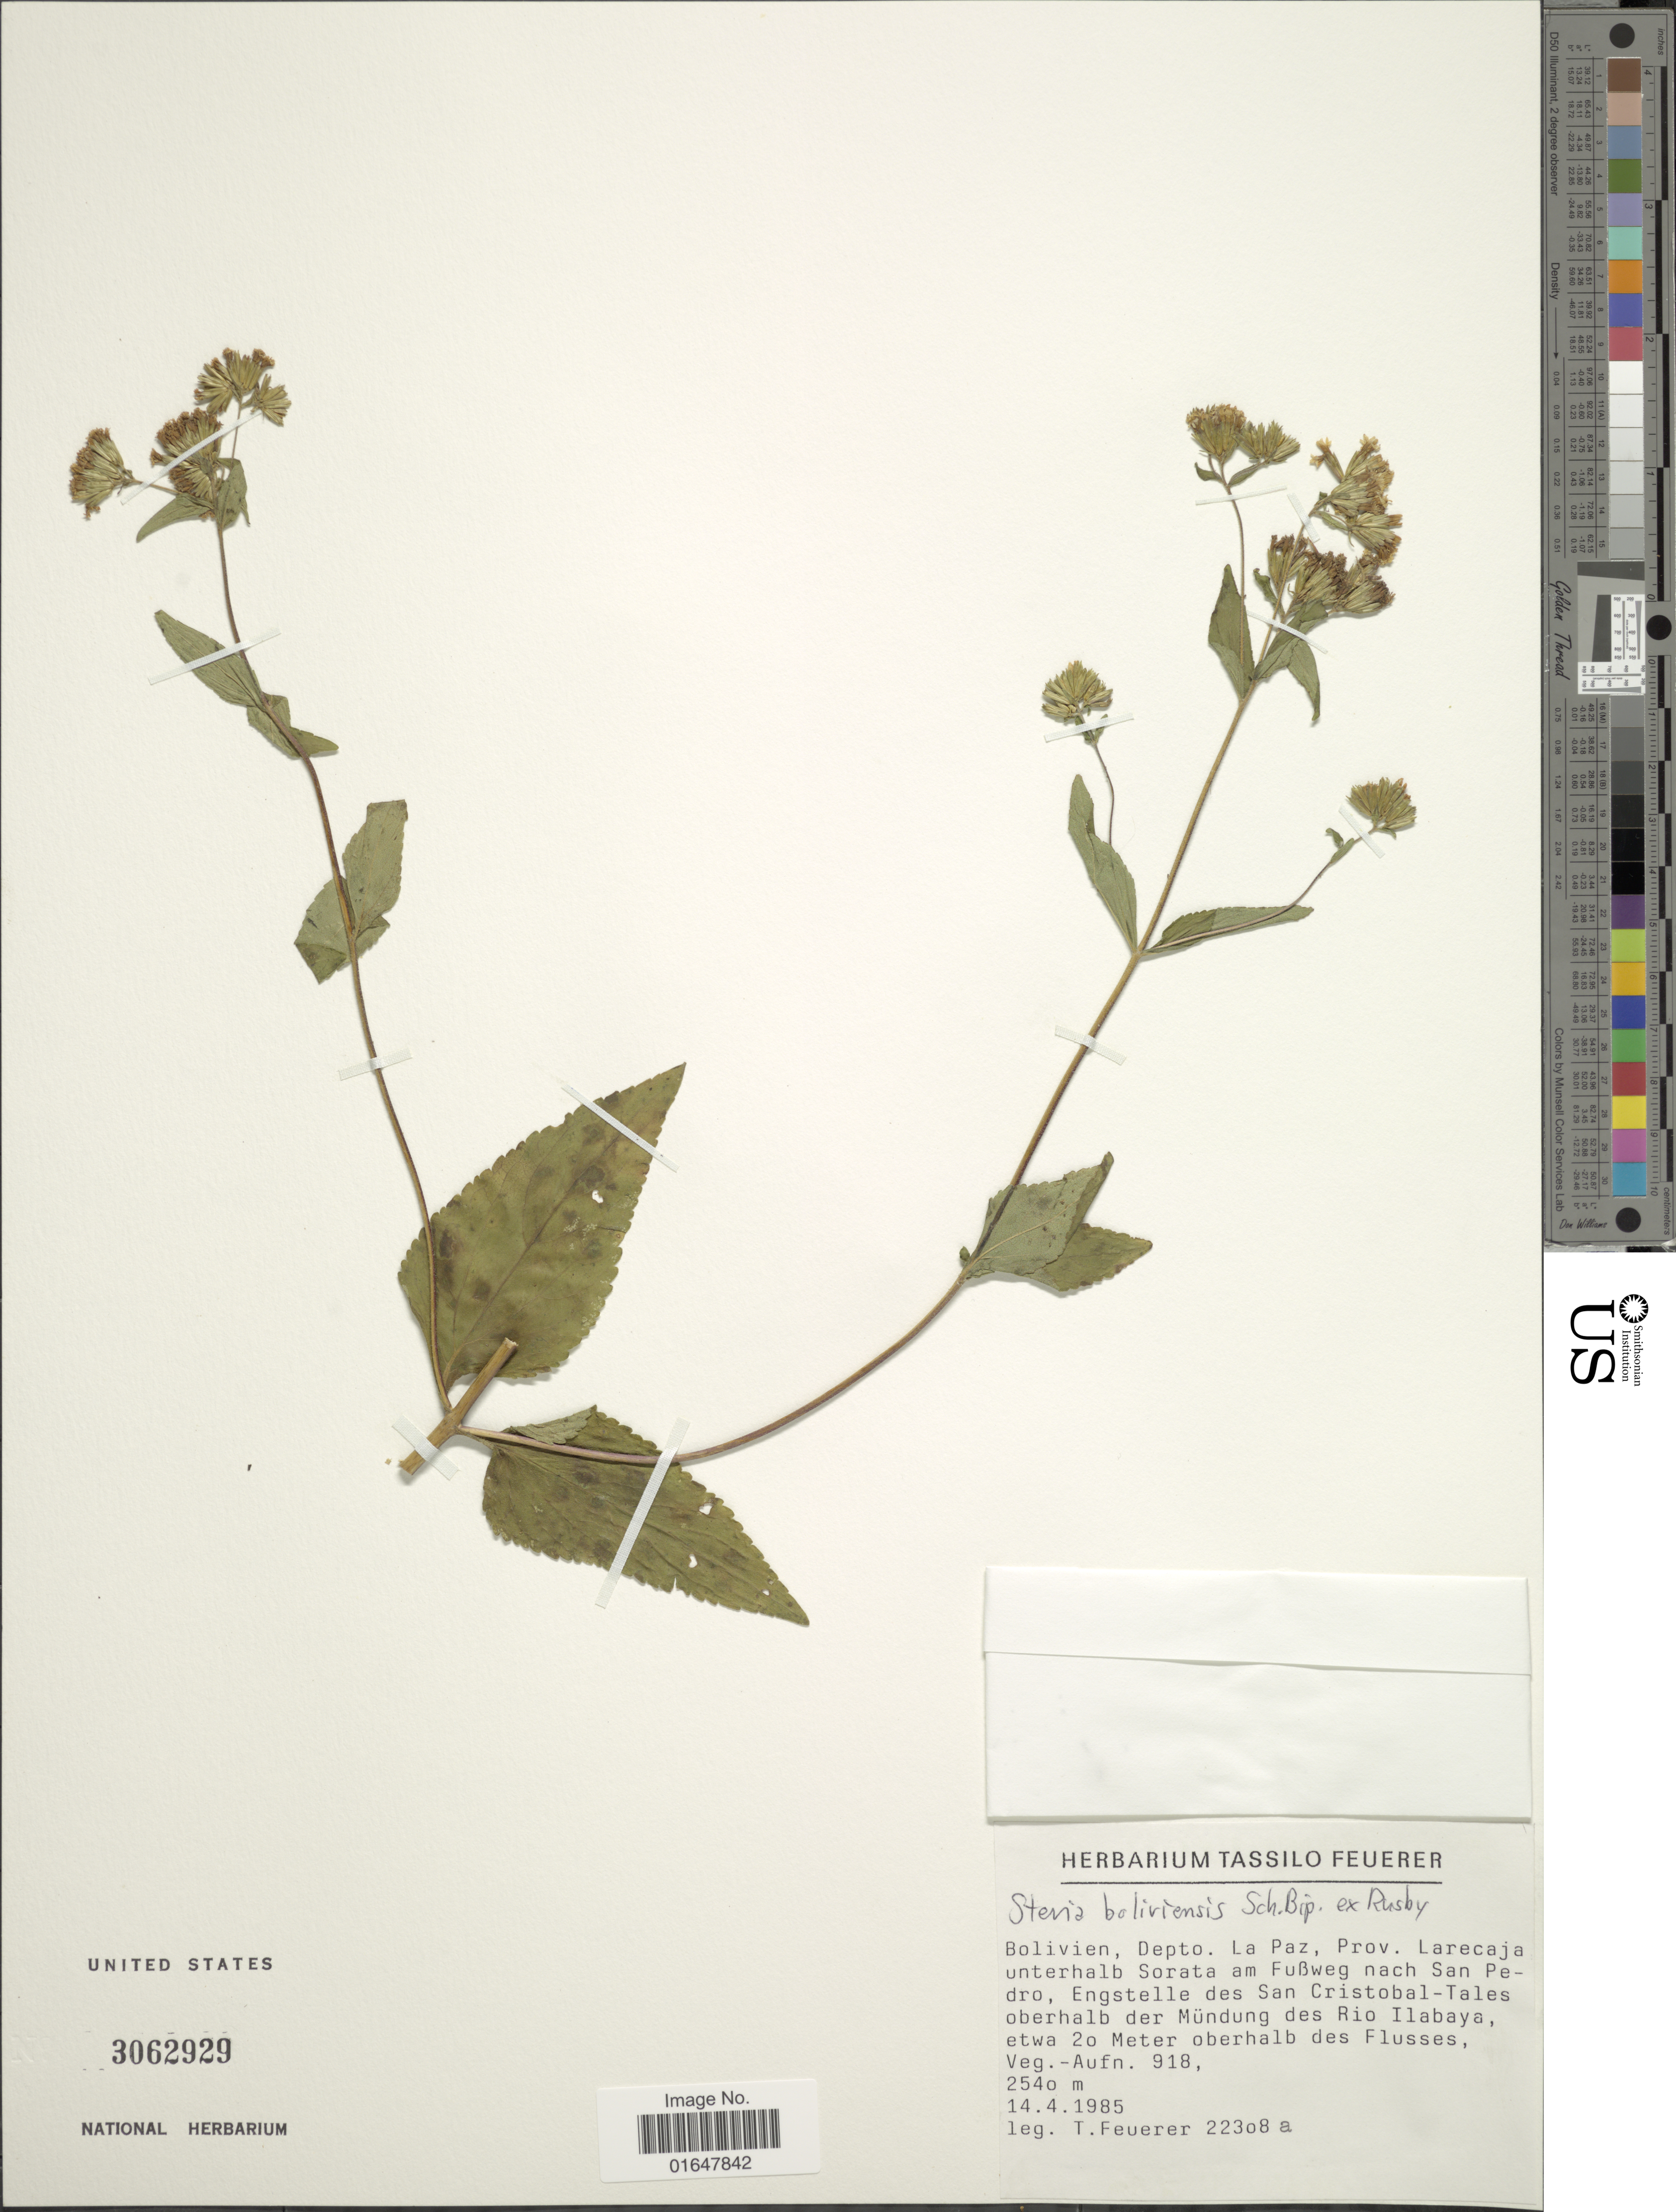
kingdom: Plantae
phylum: Tracheophyta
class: Magnoliopsida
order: Asterales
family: Asteraceae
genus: Stevia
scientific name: Stevia boliviensis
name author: Sch. Bip. ex Rusby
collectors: T. Feuerer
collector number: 22308a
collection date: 1985-04-14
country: Bolivia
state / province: La Paz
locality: Bolivien, Prov. Larecaja, unterhalb Sorata am Fubweg nach San Pedro, Engstelle des San Cristobal-Tales oberhalb der Mundung des Rio Ilabaya, etwa 20 meter oberhalb des Flusses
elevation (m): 2540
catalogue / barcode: US 3062929